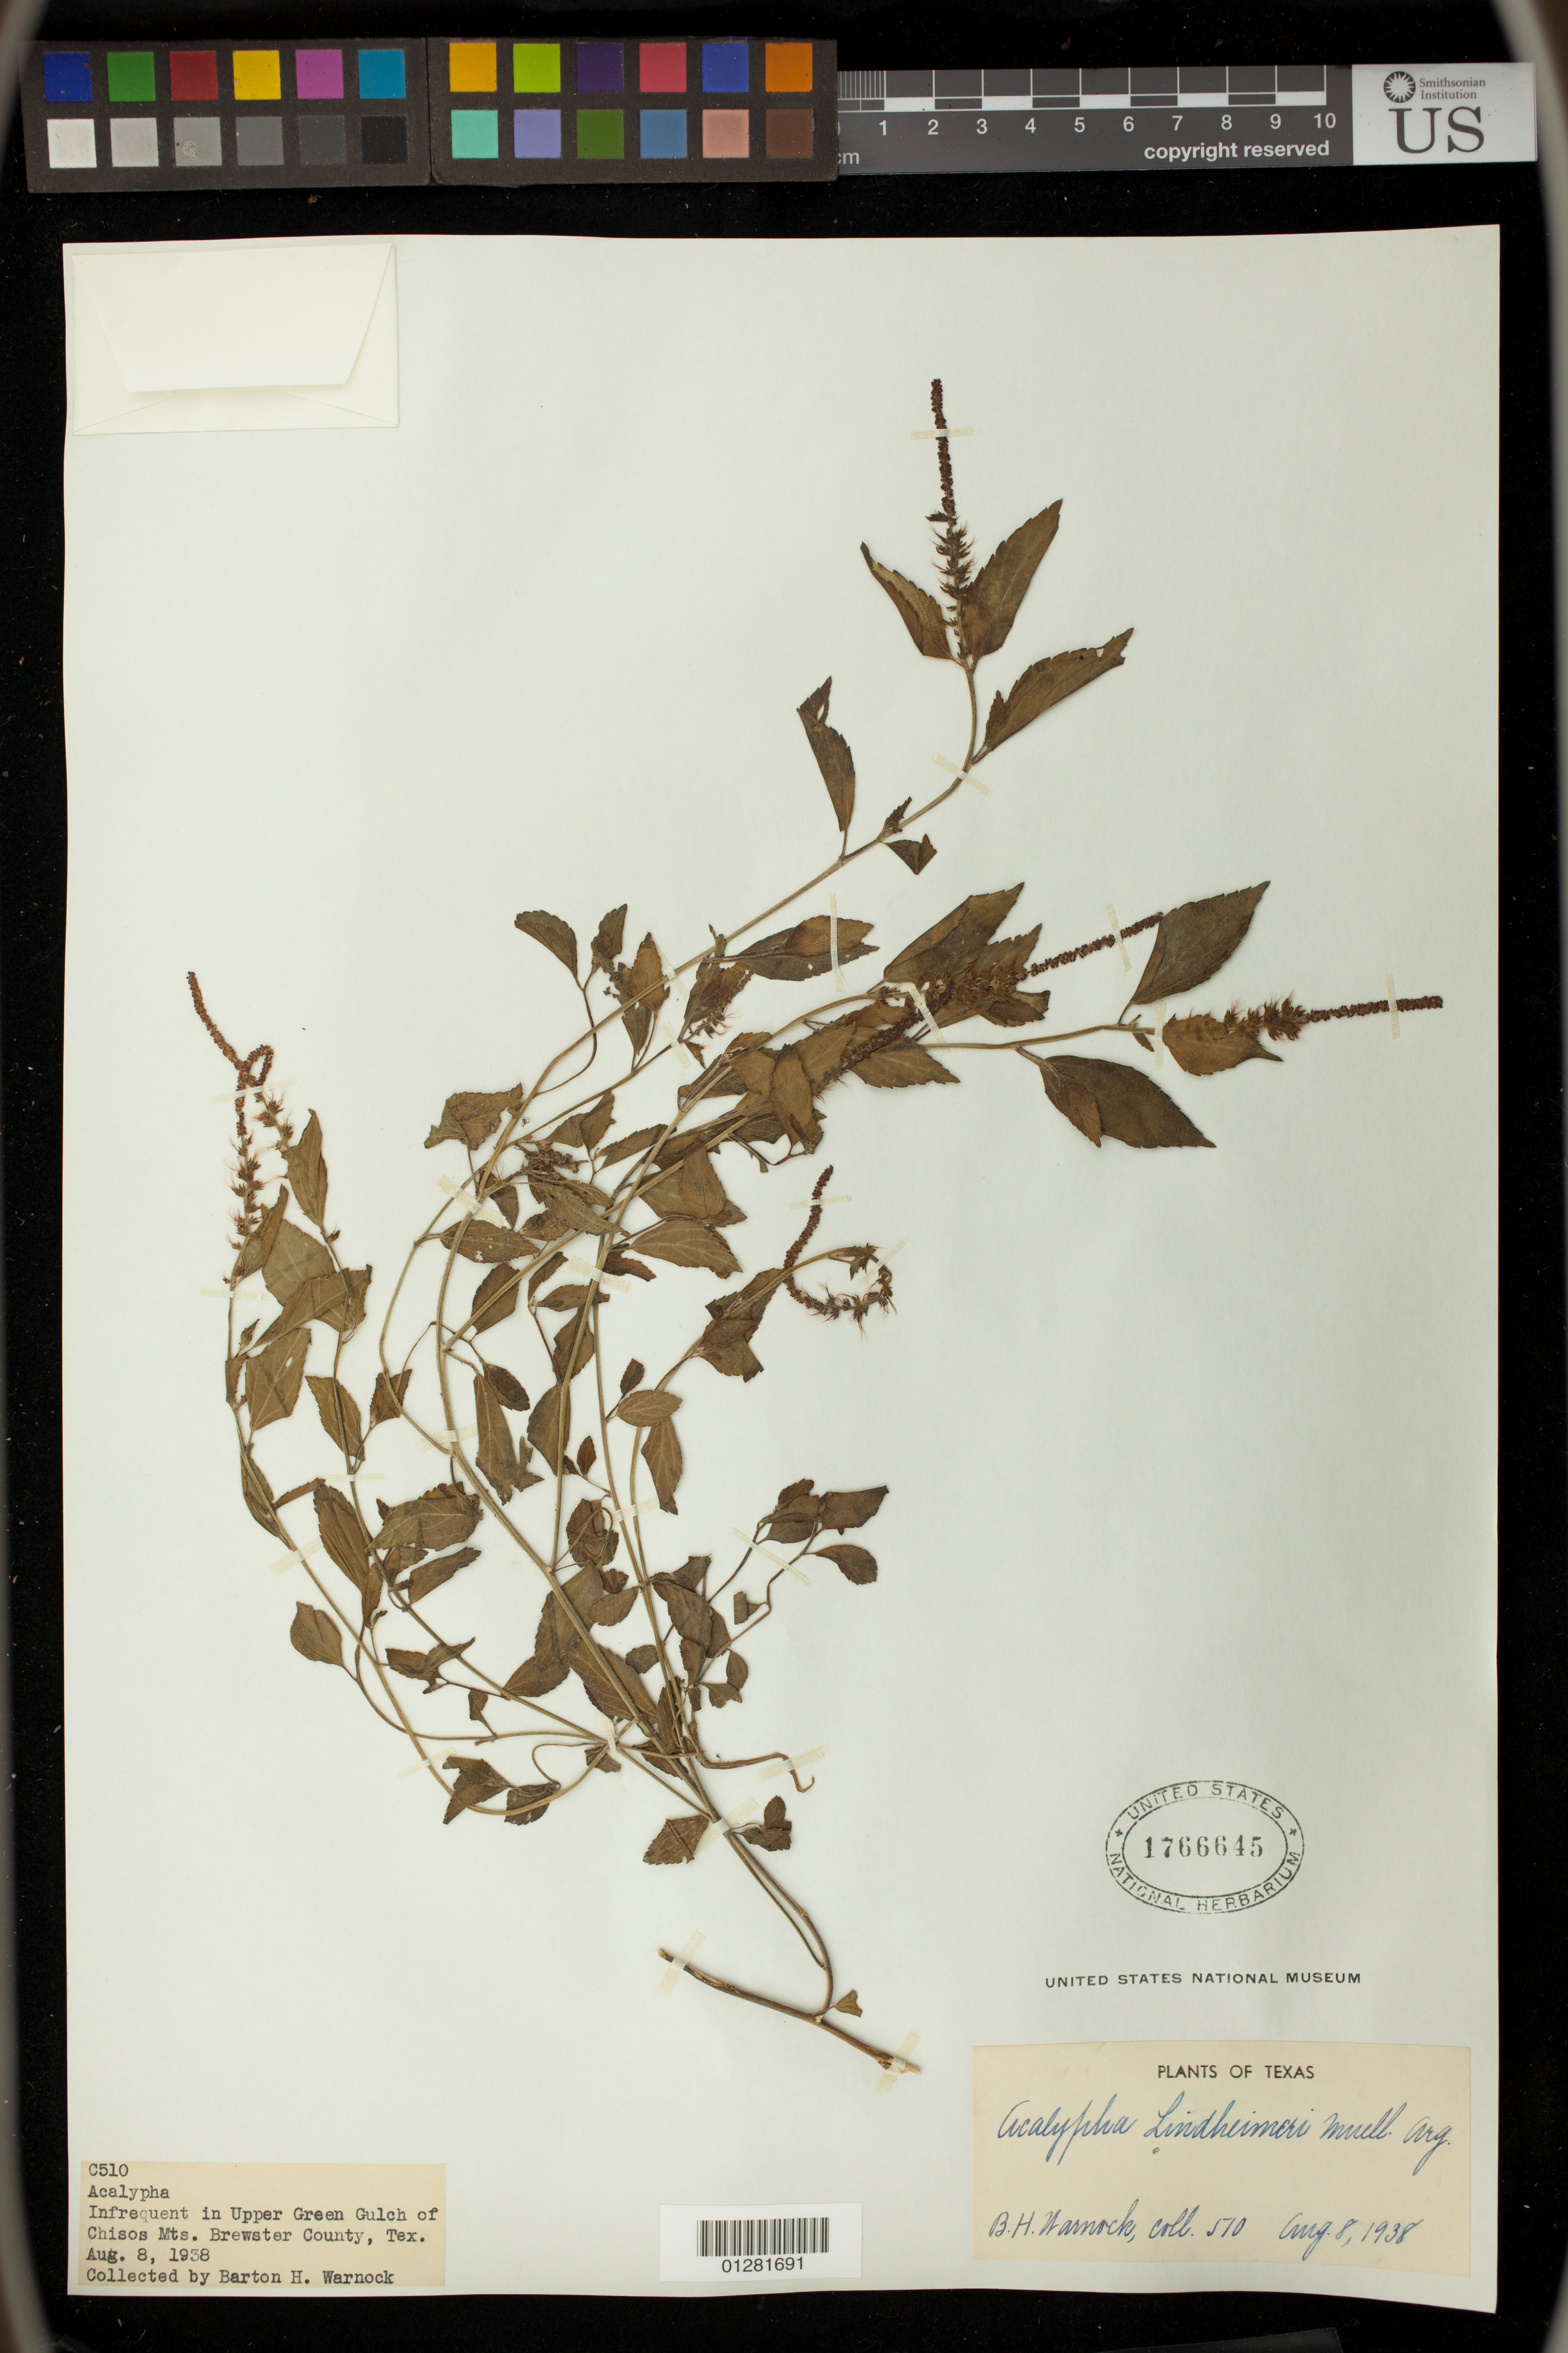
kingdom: Plantae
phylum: Tracheophyta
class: Magnoliopsida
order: Malpighiales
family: Euphorbiaceae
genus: Acalypha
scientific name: Acalypha lindheimeri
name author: Müll. Arg.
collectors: B. H. Warnock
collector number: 510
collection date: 1938-08-08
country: United States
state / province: Texas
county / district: Brewster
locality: Upper Green Gulch of Chisos Mts.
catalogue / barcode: US 1766645